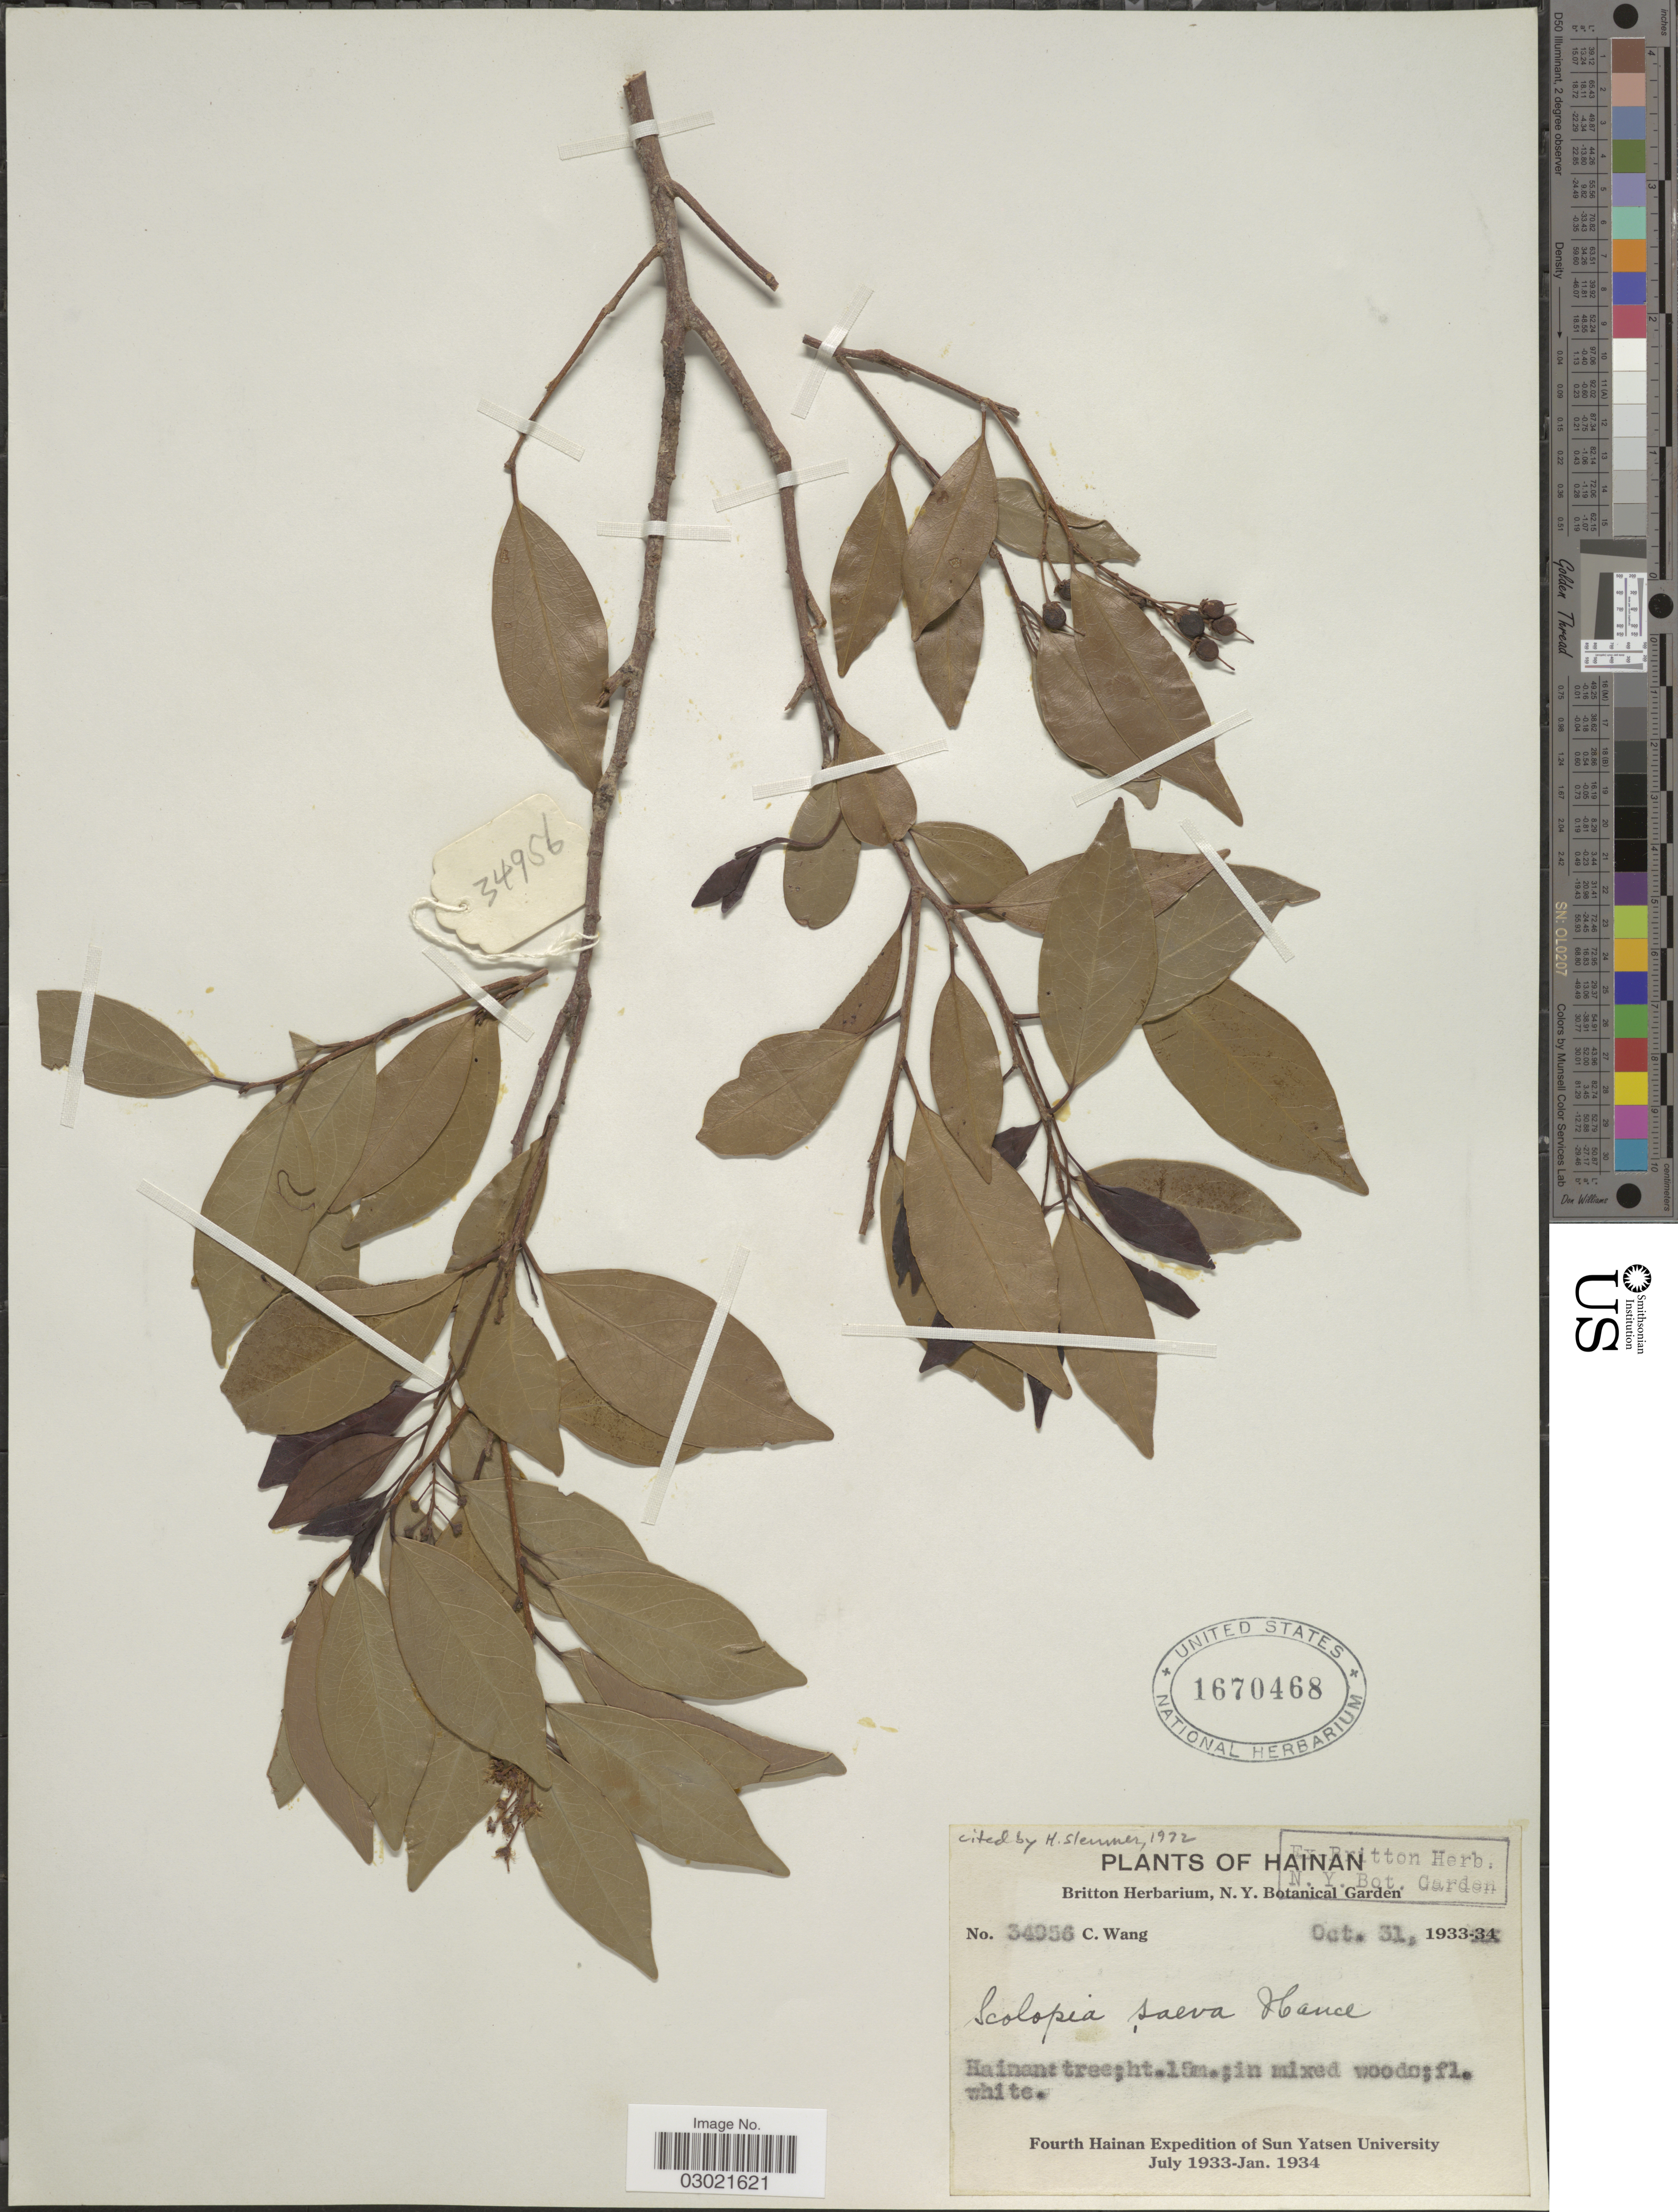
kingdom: Plantae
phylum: Tracheophyta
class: Magnoliopsida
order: Malpighiales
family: Salicaceae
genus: Scolopia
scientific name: Scolopia saeva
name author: (Hance) Hance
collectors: C. Wang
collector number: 34956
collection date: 1933-10-31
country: China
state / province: Hainan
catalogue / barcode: US 1670468